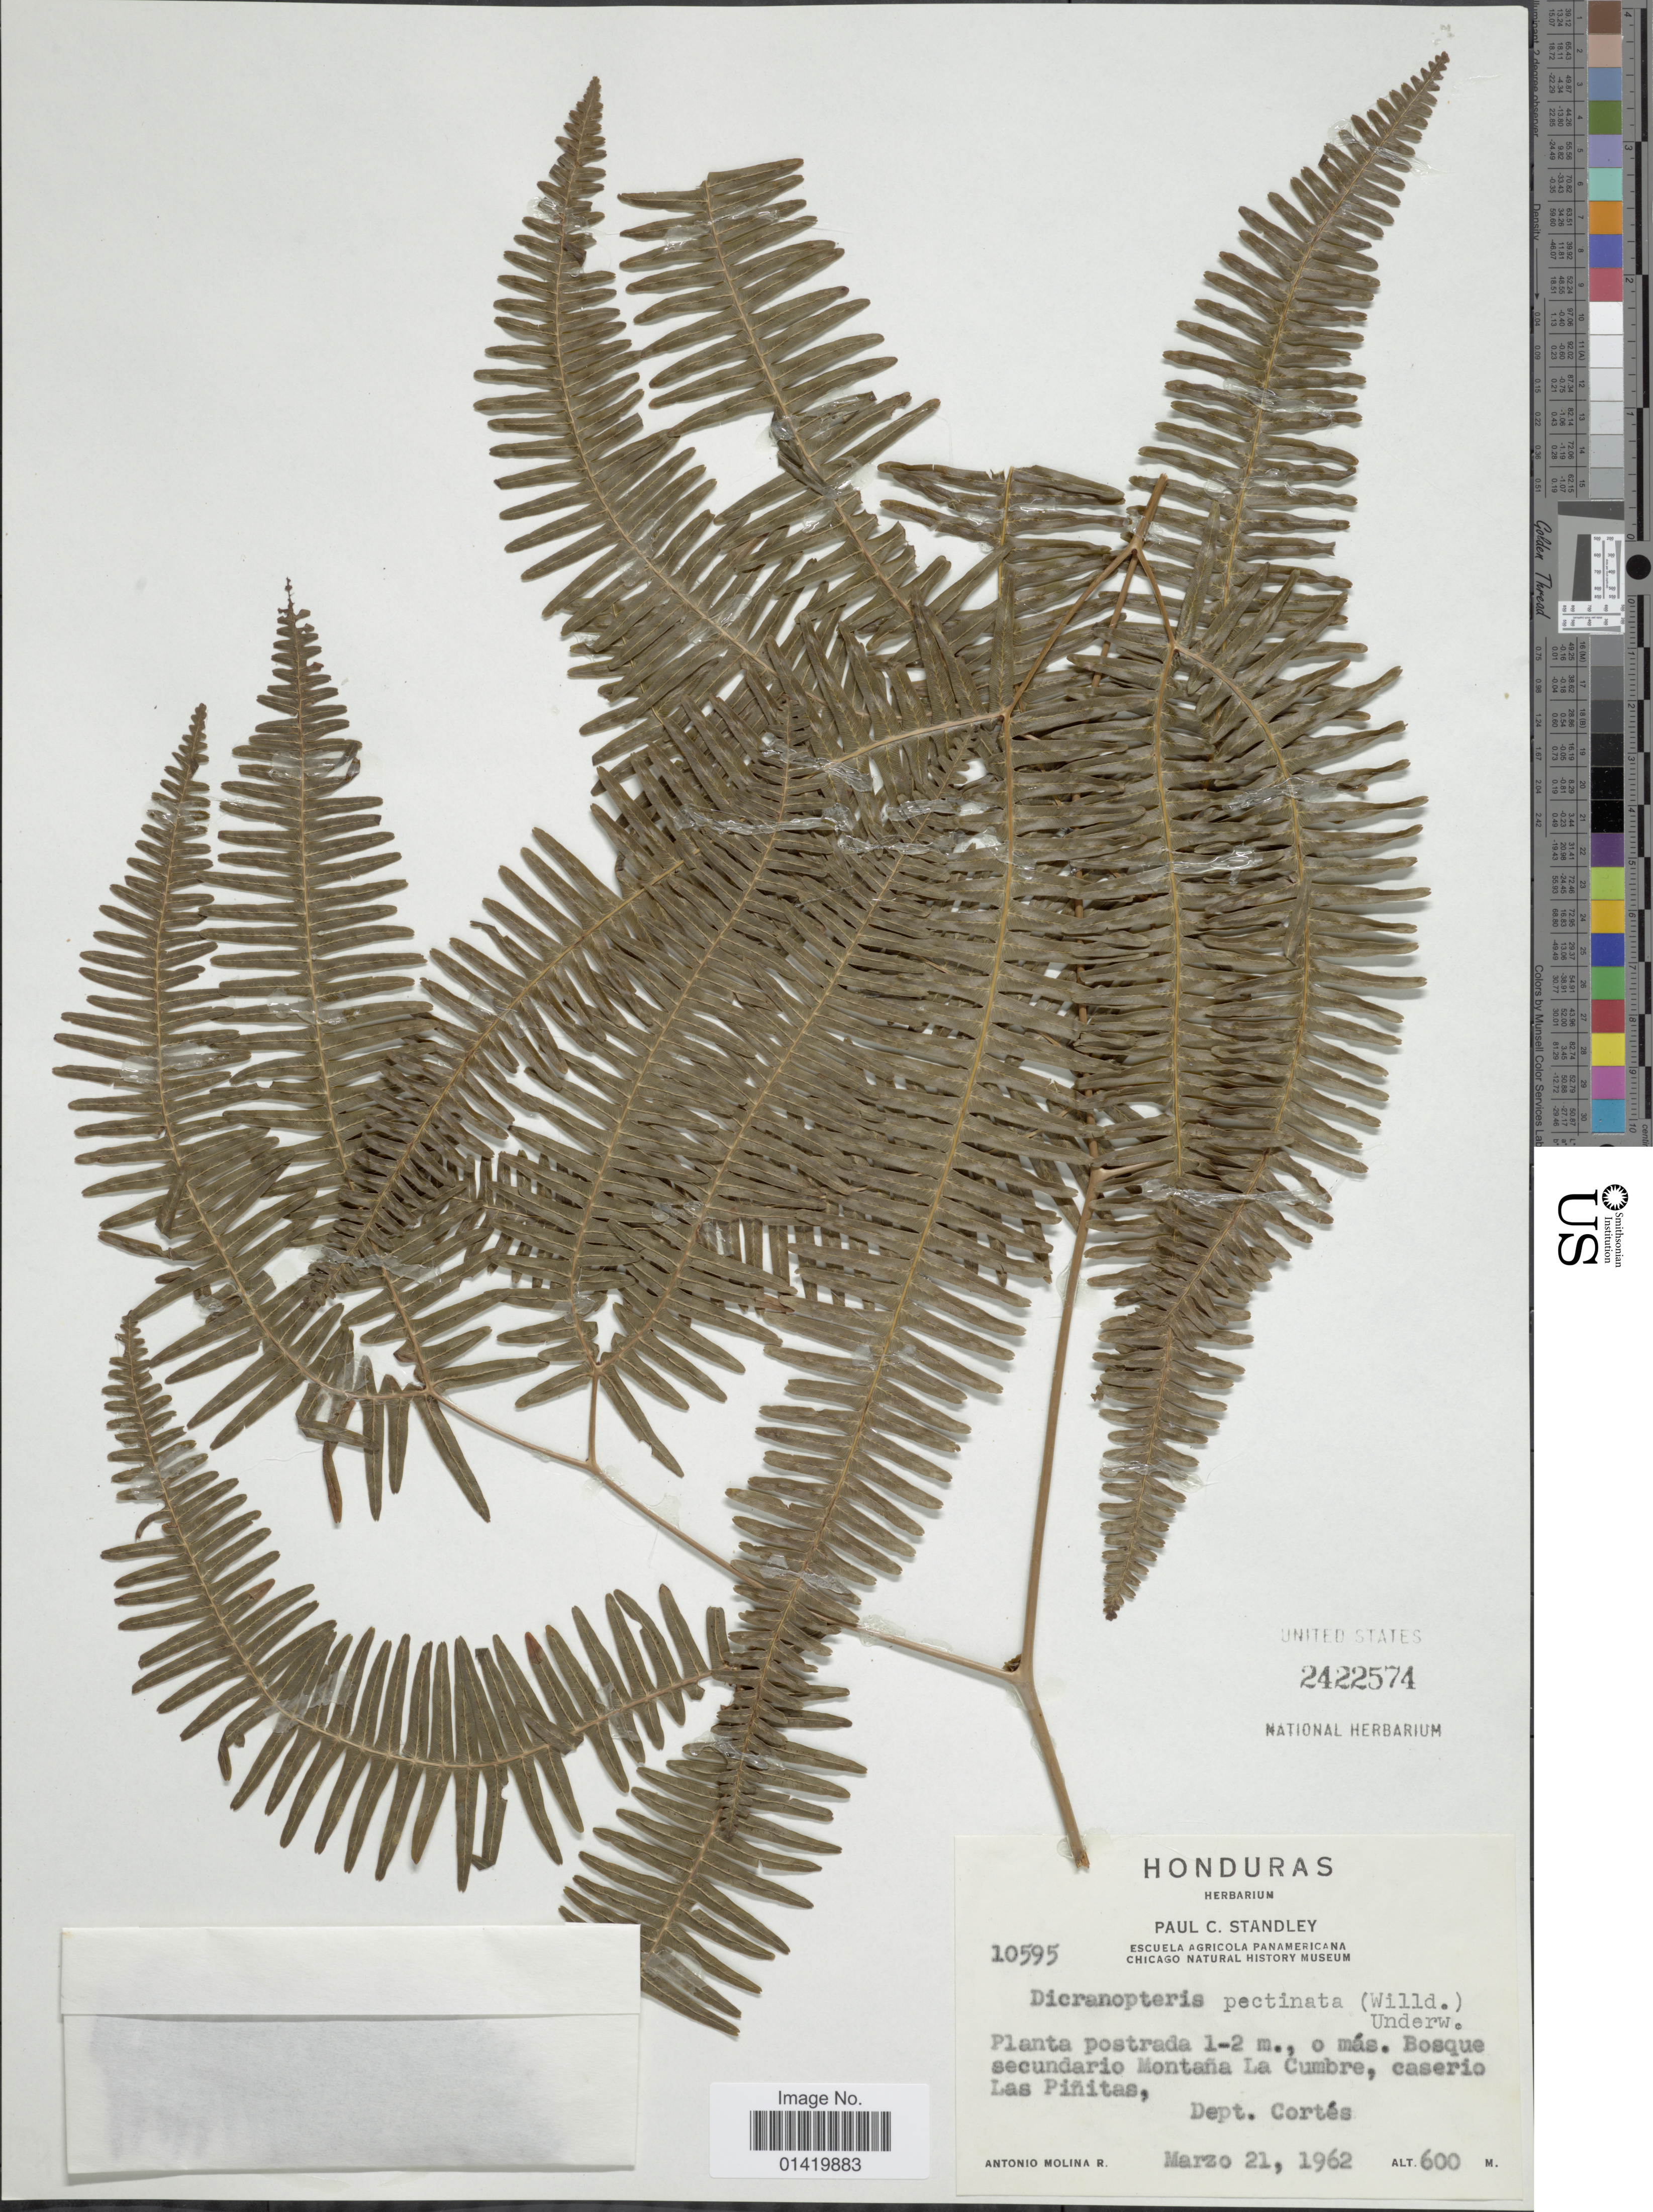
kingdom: Plantae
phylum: Tracheophyta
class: Polypodiopsida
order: Gleicheniales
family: Gleicheniaceae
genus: Gleichenella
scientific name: Gleichenella pectinata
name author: (Willd.) Ching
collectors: A. Molina R.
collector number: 10595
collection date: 1962-03-21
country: Honduras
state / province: Cortés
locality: Bosque secundario Montaña La Cumbre, caserio Als Piñitas, Dept Cortés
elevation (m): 600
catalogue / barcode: US 2422574